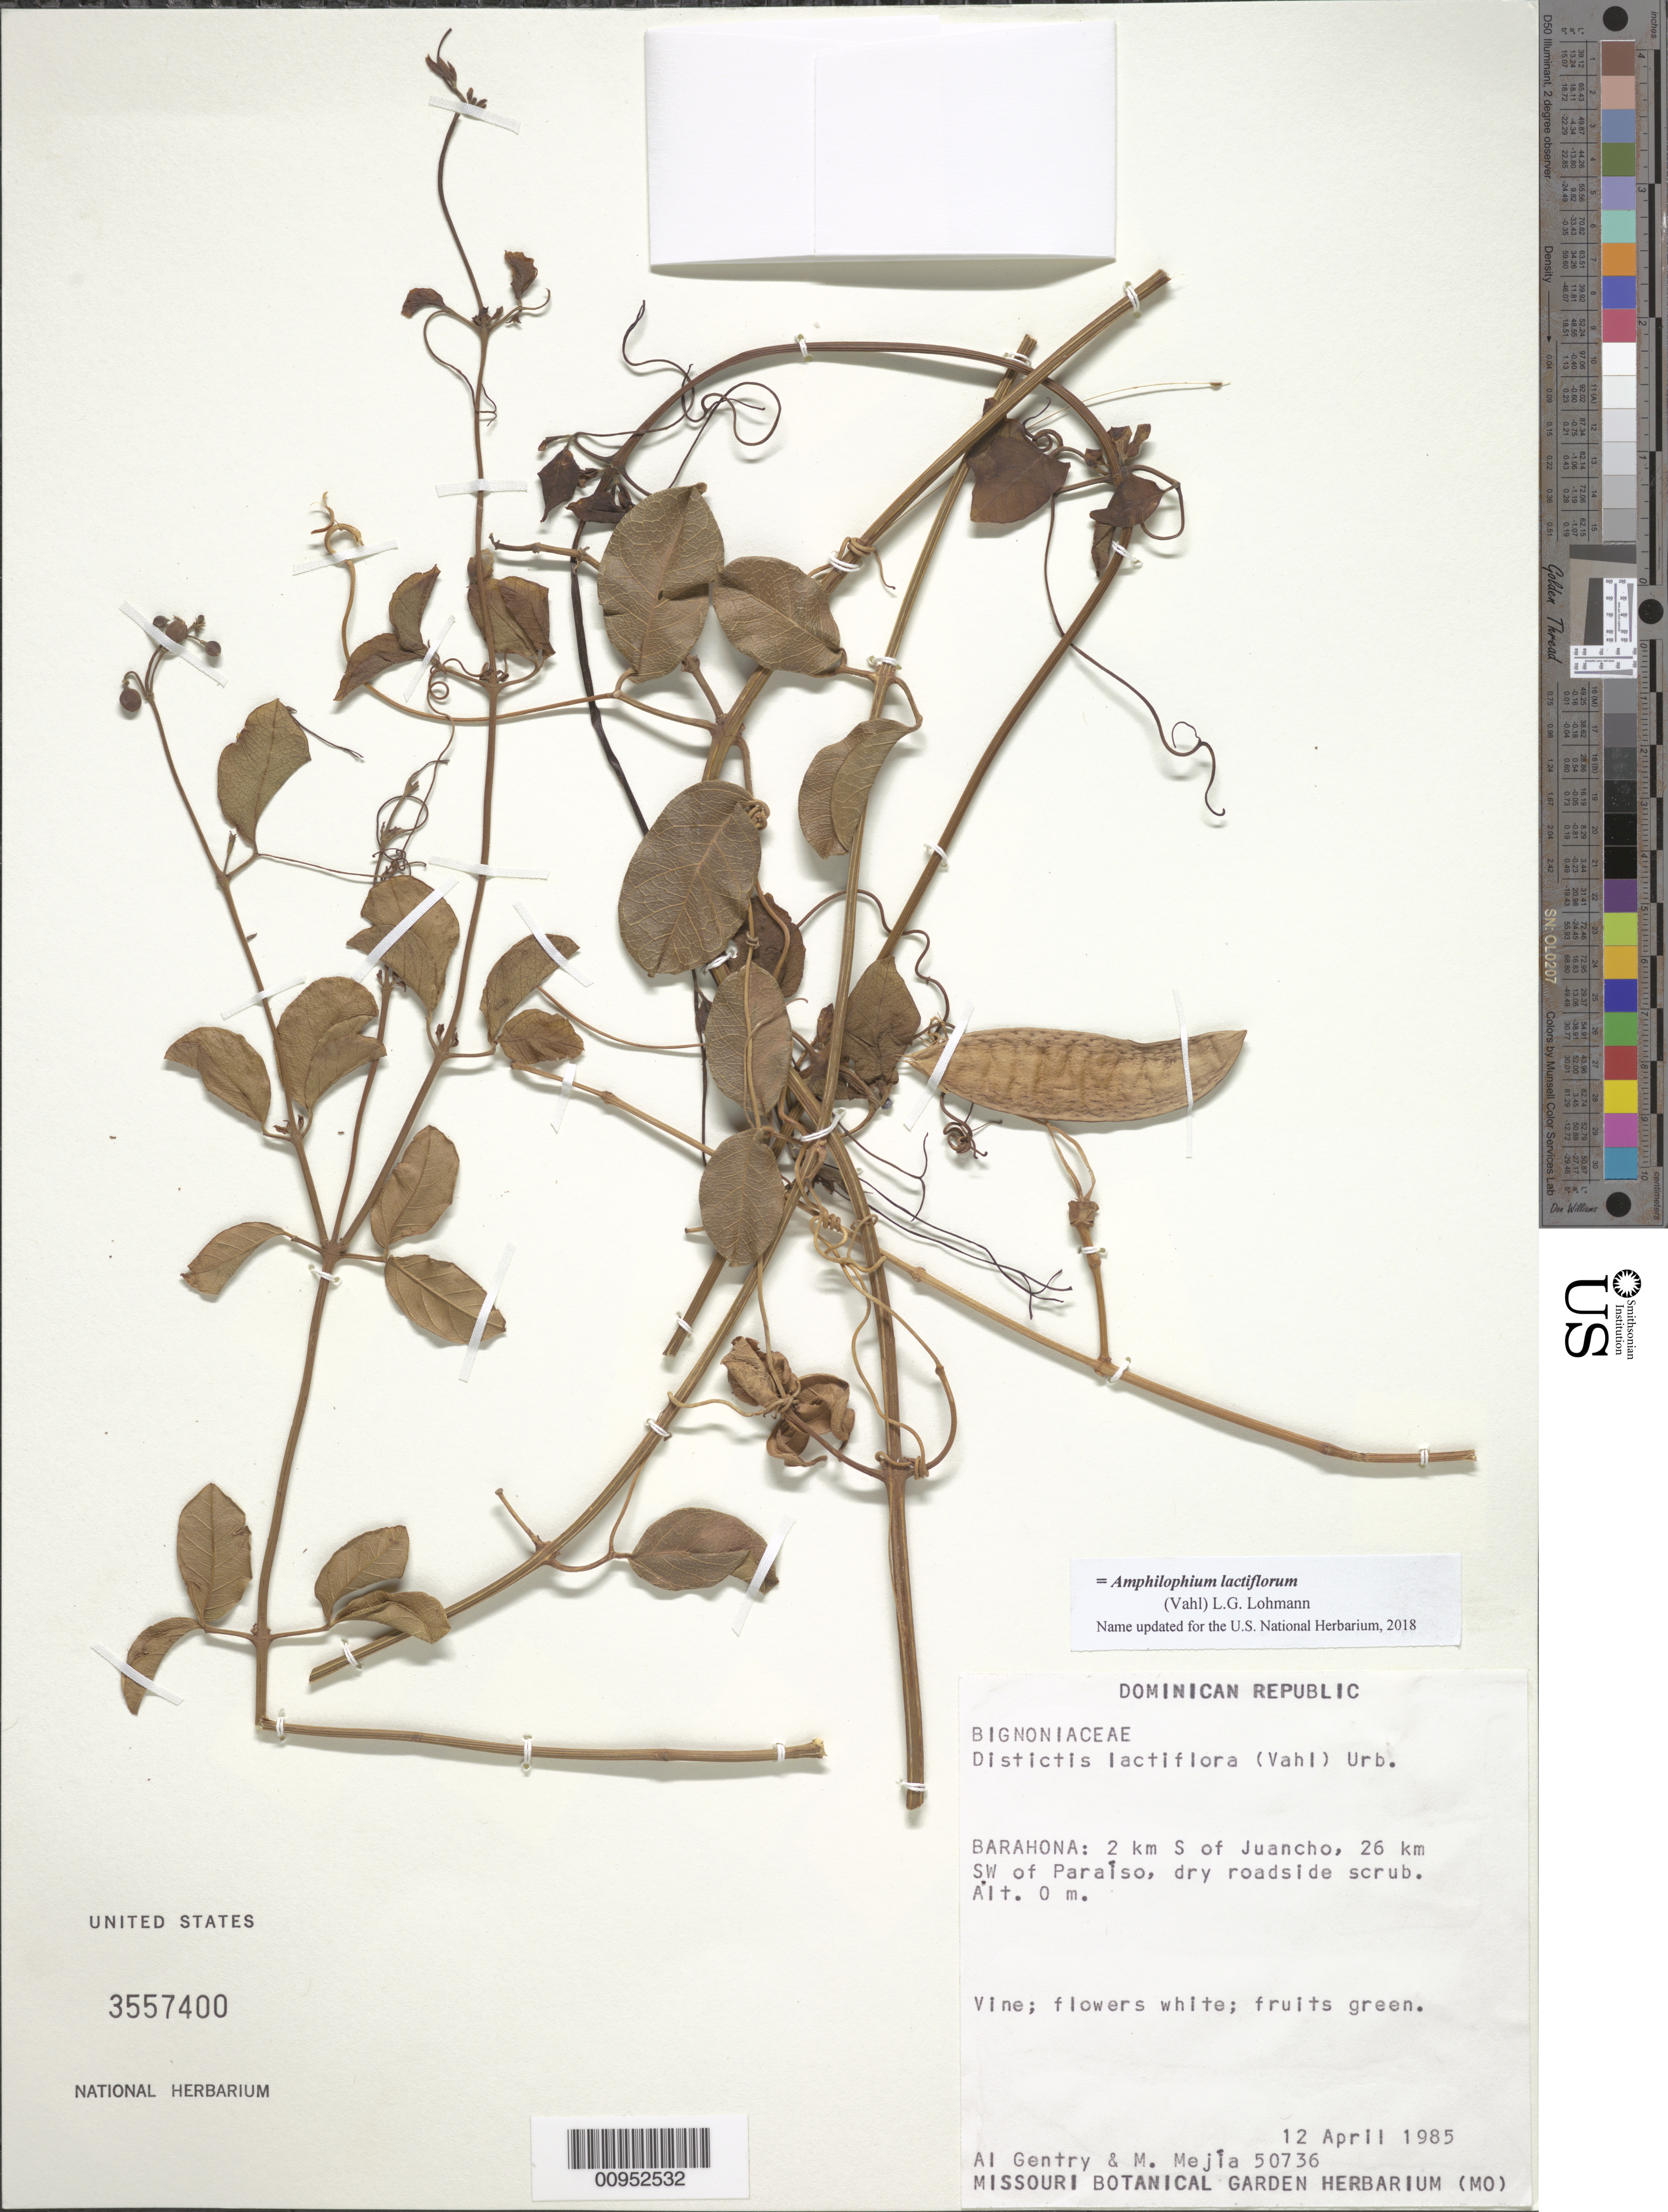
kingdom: Plantae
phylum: Tracheophyta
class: Magnoliopsida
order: Lamiales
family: Bignoniaceae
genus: Amphilophium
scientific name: Amphilophium lactiflorum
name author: (Vahl) L.G. Lohmann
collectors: A. H. Gentry & M. Mejia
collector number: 50736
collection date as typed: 12 Apr 1985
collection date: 1985-04-12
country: Dominican Republic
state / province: Barahona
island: Hispaniola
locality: Juancho, 2 km S and 26 km SW of Paraiso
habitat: Dry roadside scrub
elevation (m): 0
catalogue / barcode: US 3557400